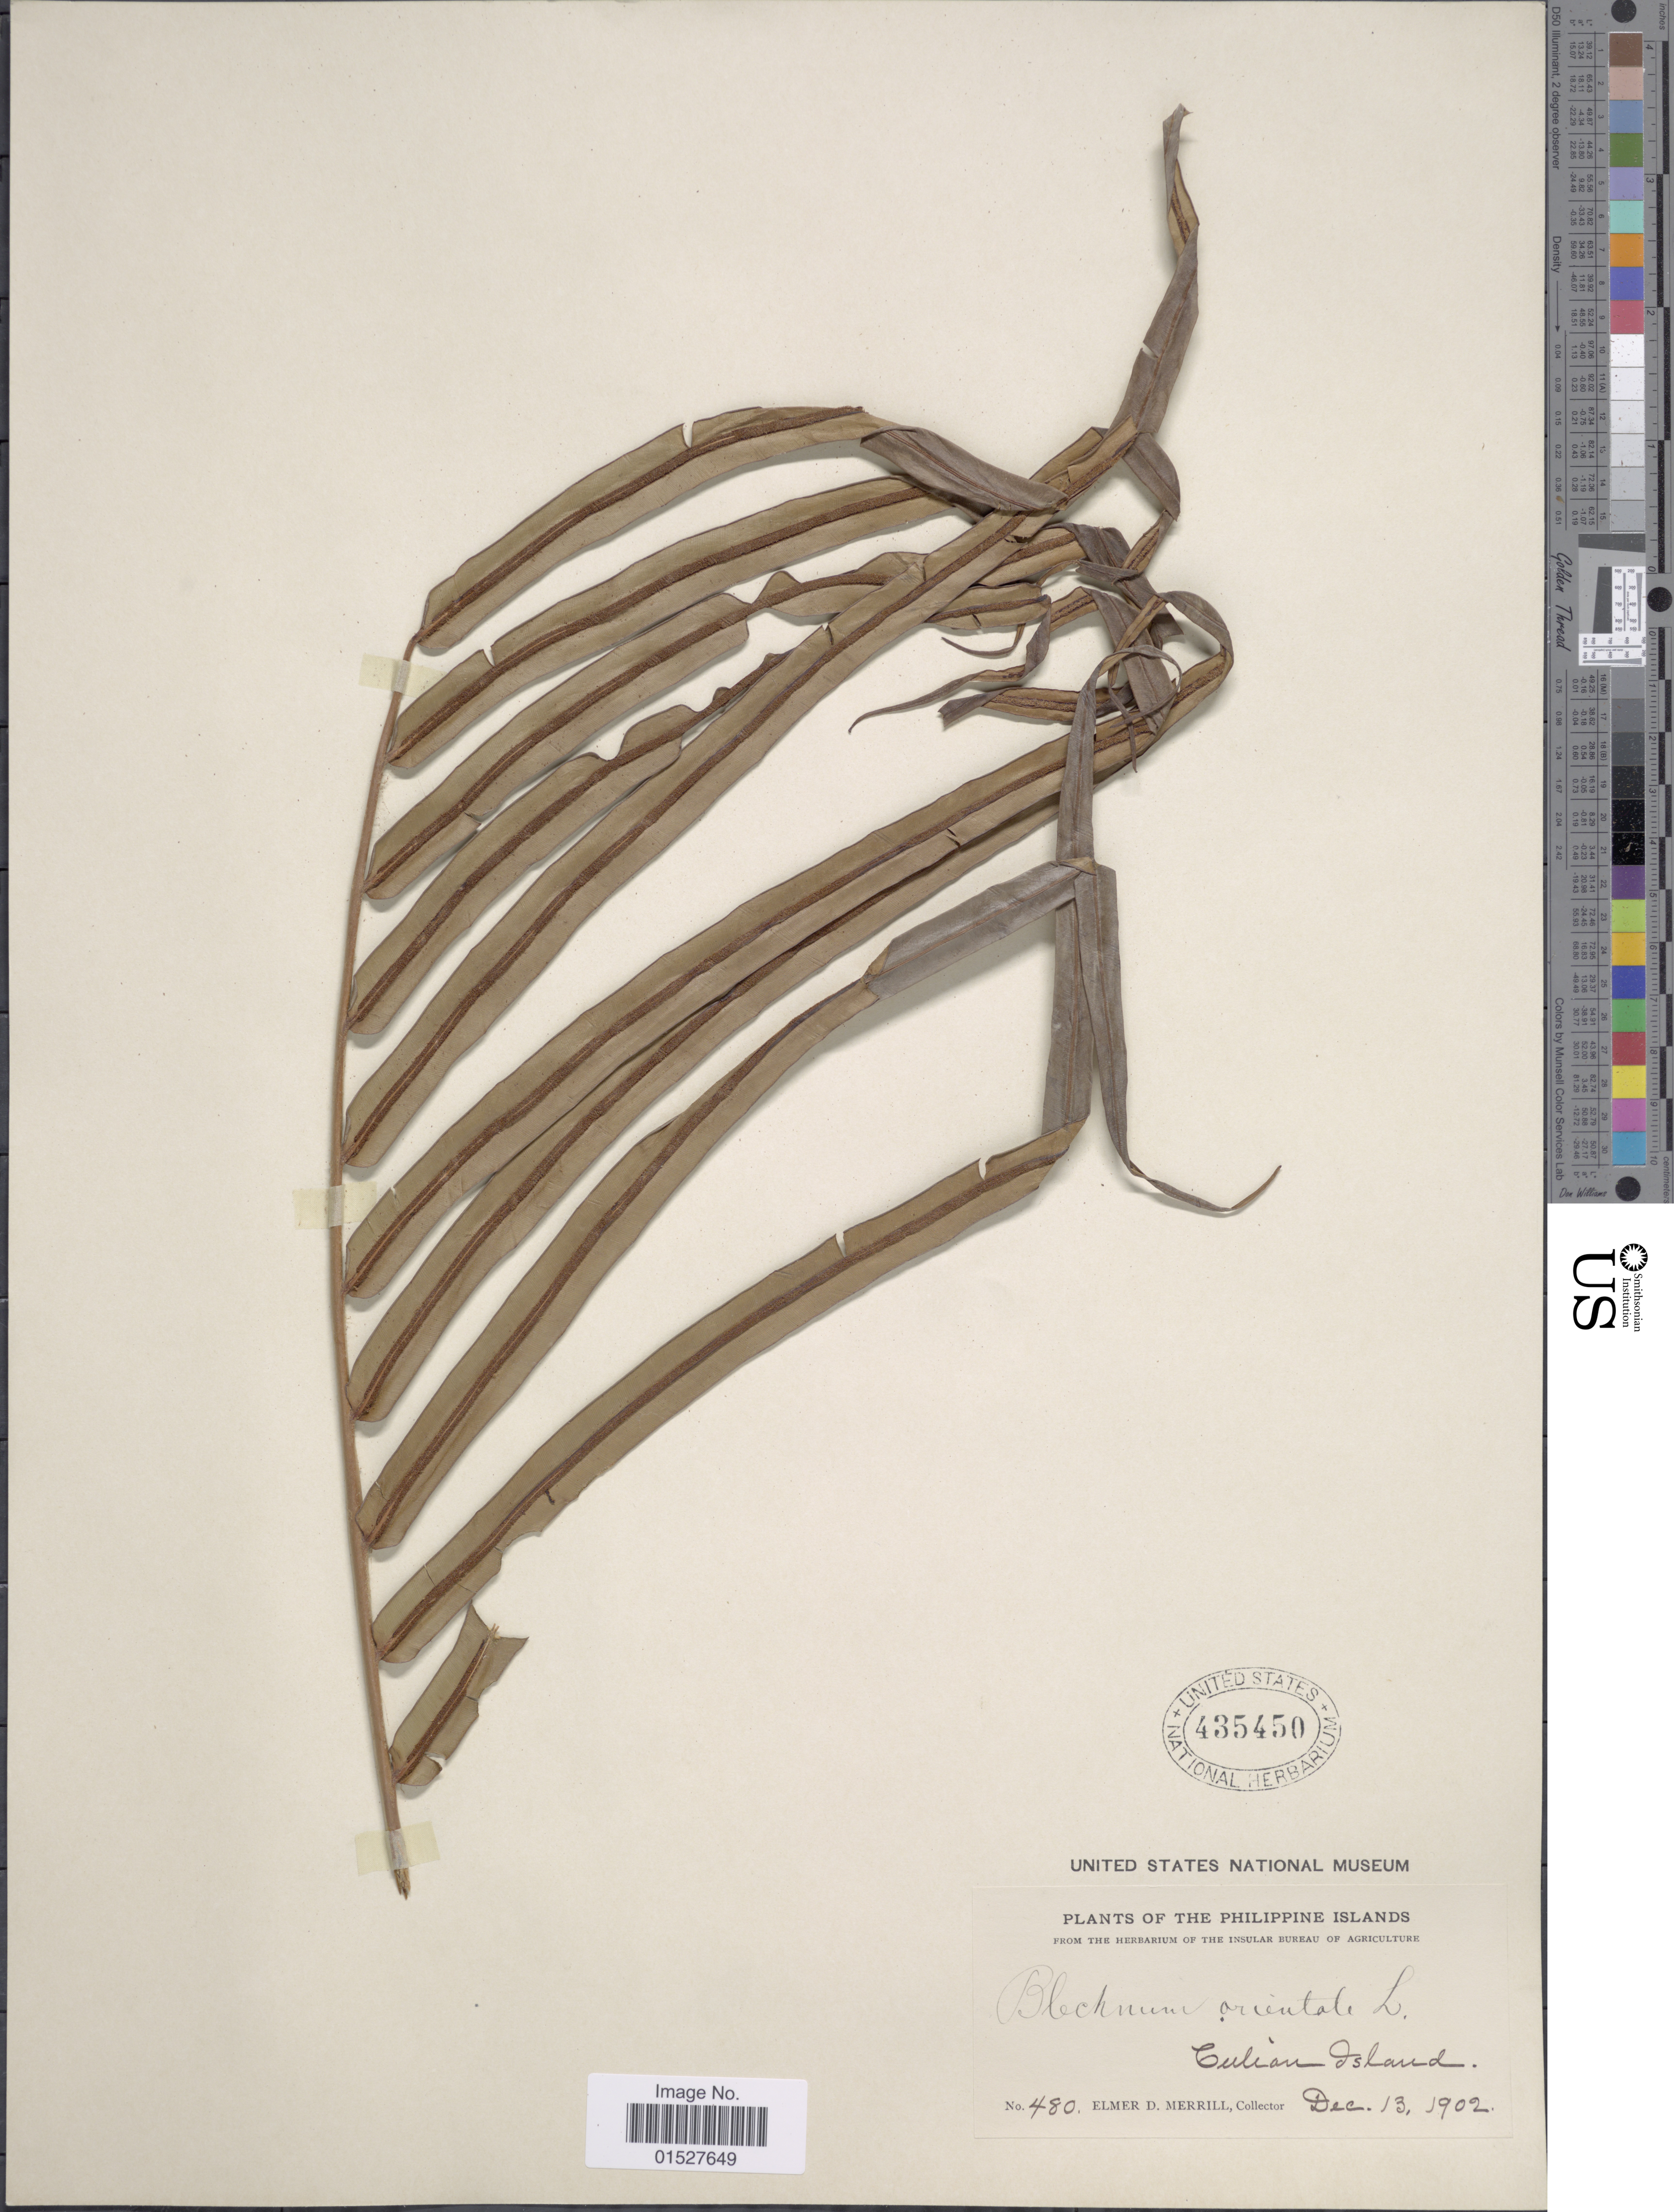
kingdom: Plantae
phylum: Tracheophyta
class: Polypodiopsida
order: Polypodiales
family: Blechnaceae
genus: Blechnum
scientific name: Blechnum orientale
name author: L.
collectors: E. D. Merrill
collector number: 480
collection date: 1902-12-13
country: Philippines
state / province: Mimaropa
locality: The Philippine Islands. Culion Island.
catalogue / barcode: US 435450